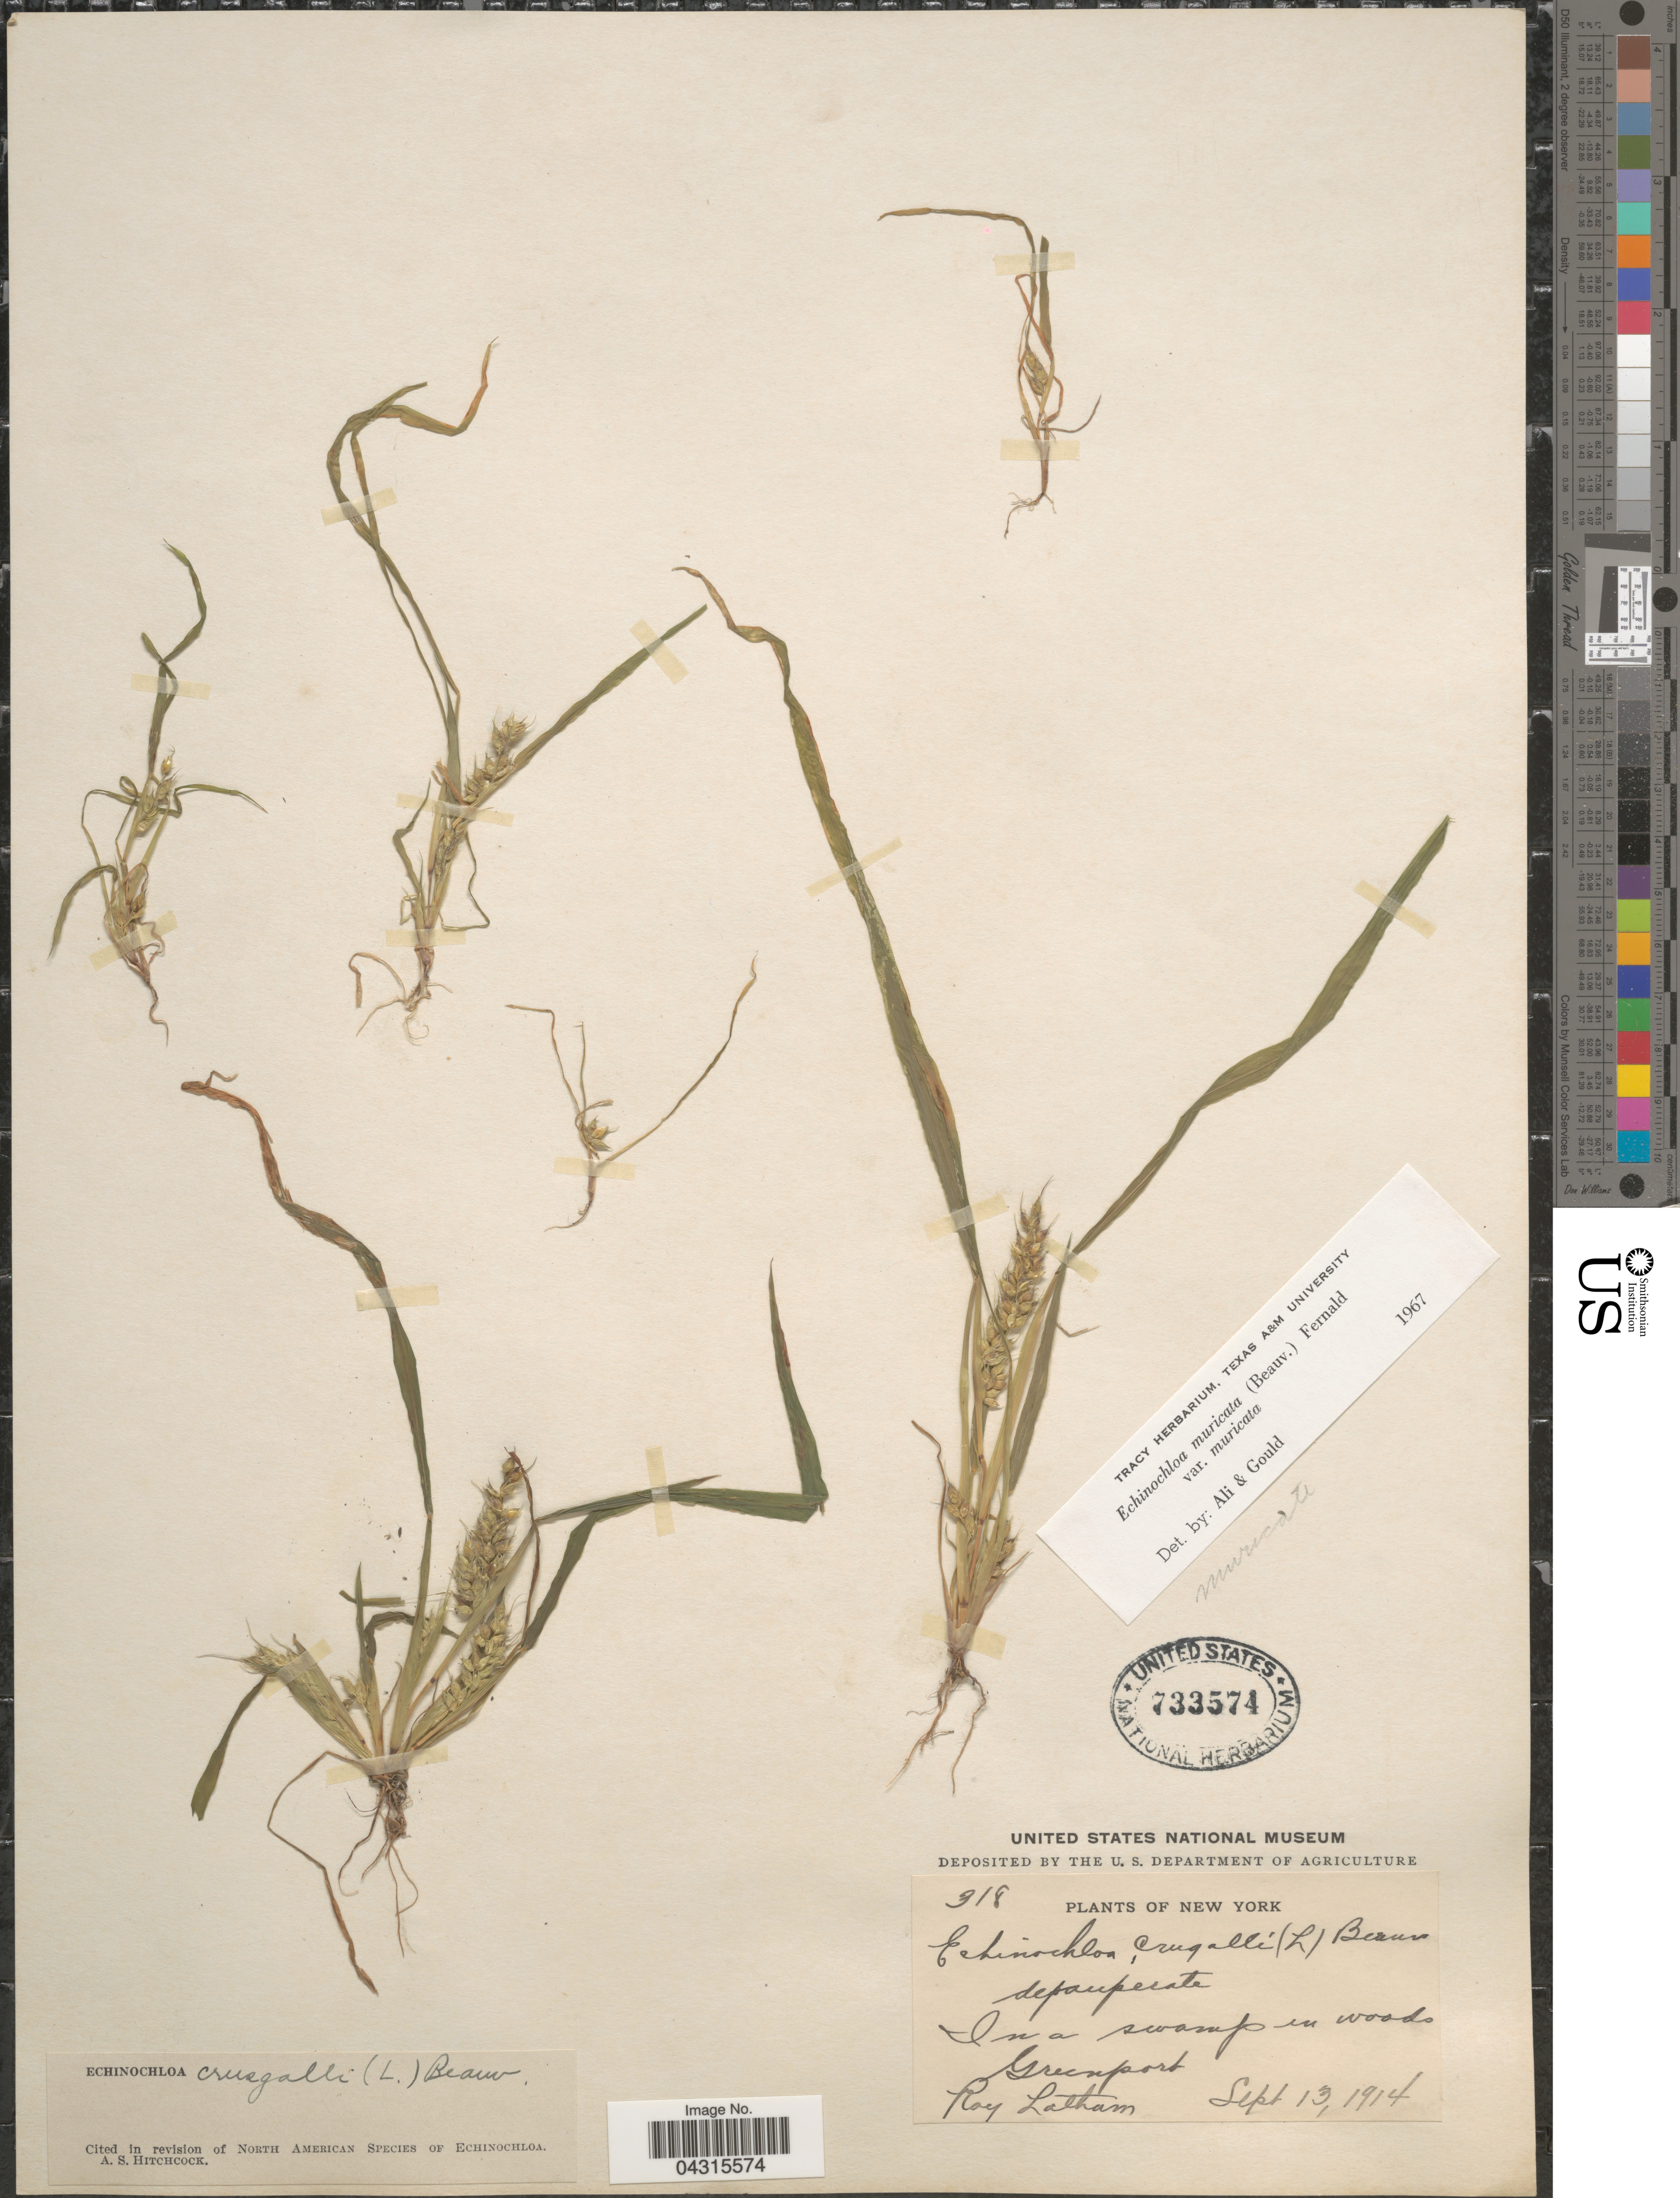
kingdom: Plantae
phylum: Tracheophyta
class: Liliopsida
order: Poales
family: Poaceae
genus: Echinochloa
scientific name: Echinochloa muricata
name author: (P. Beauv.) Fernald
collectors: R. Latham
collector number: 318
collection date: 1914-09-13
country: United States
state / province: New York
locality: In a swamp in woods. Greenport.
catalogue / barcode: US 733574